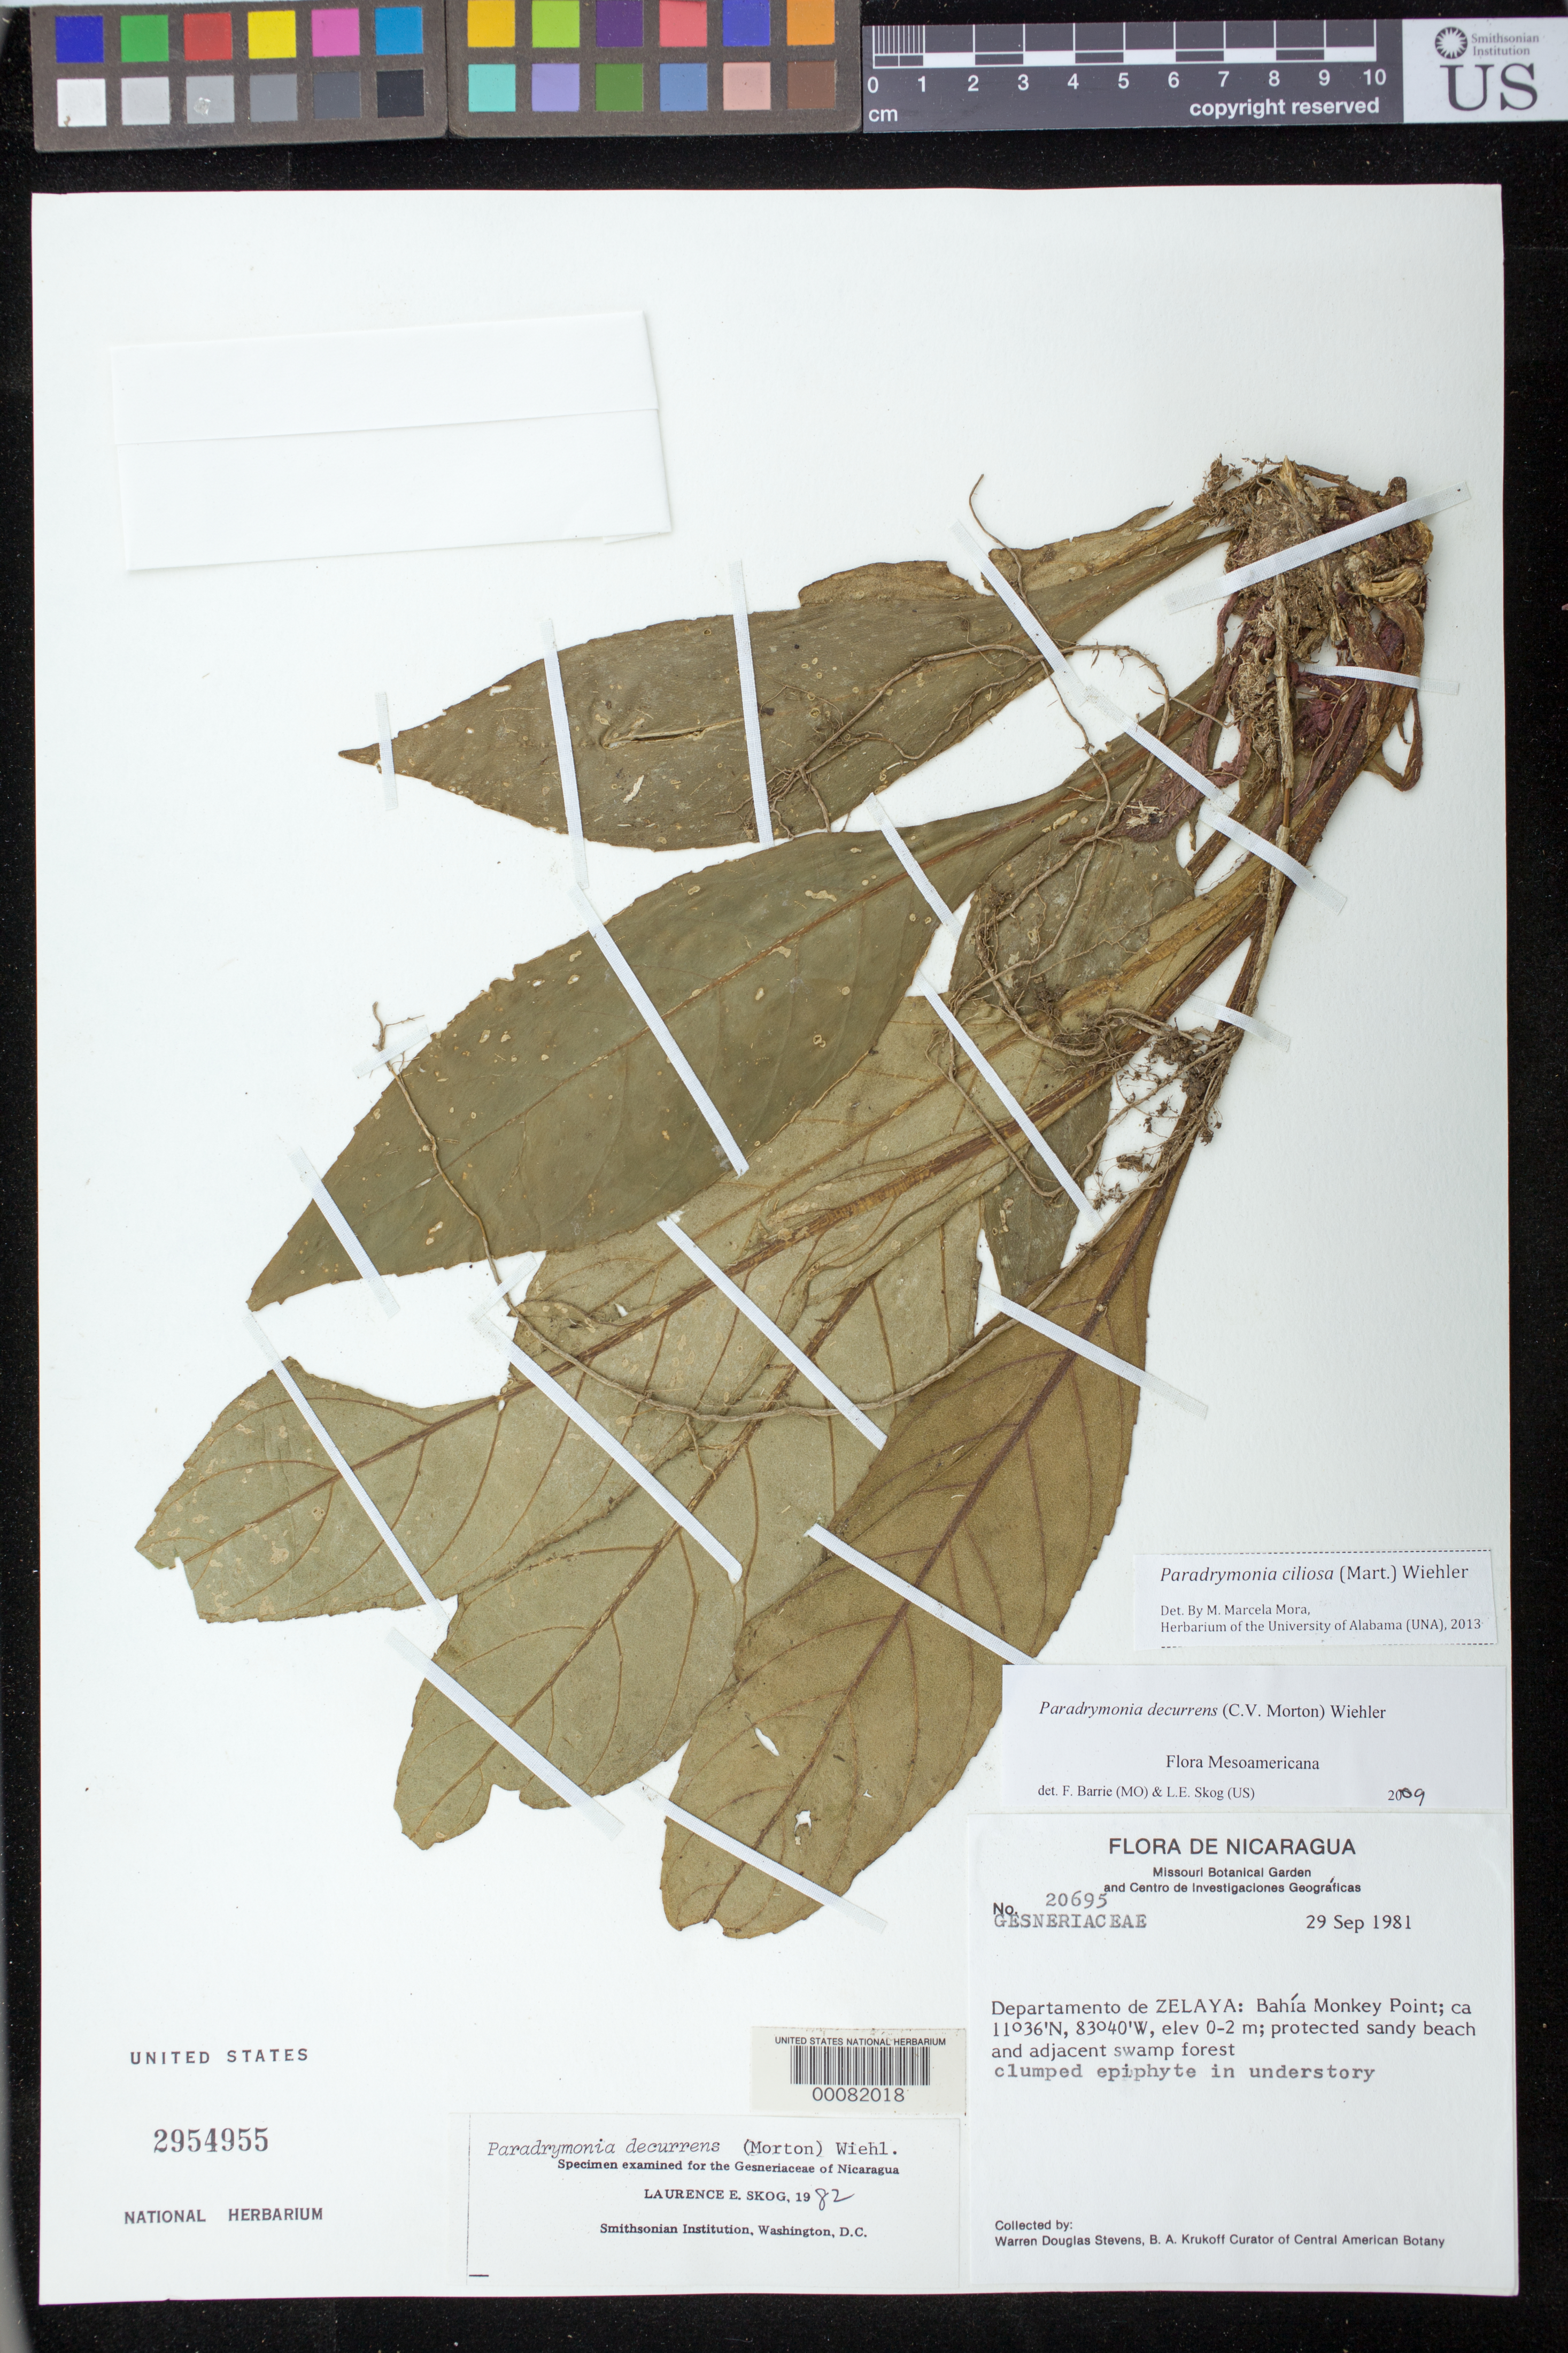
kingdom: Plantae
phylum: Tracheophyta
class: Magnoliopsida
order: Lamiales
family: Gesneriaceae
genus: Paradrymonia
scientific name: Paradrymonia ciliosa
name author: (Mart.) Wiehler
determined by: Mora, M. Marcela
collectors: W. D. Stevens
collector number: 20695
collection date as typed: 29 Sep 1981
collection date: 1981-09-29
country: Nicaragua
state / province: Atlántico Sur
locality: Bahia Monkey Point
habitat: Protected sandy beach and adjacent swamp forest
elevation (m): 0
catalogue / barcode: US 2954955